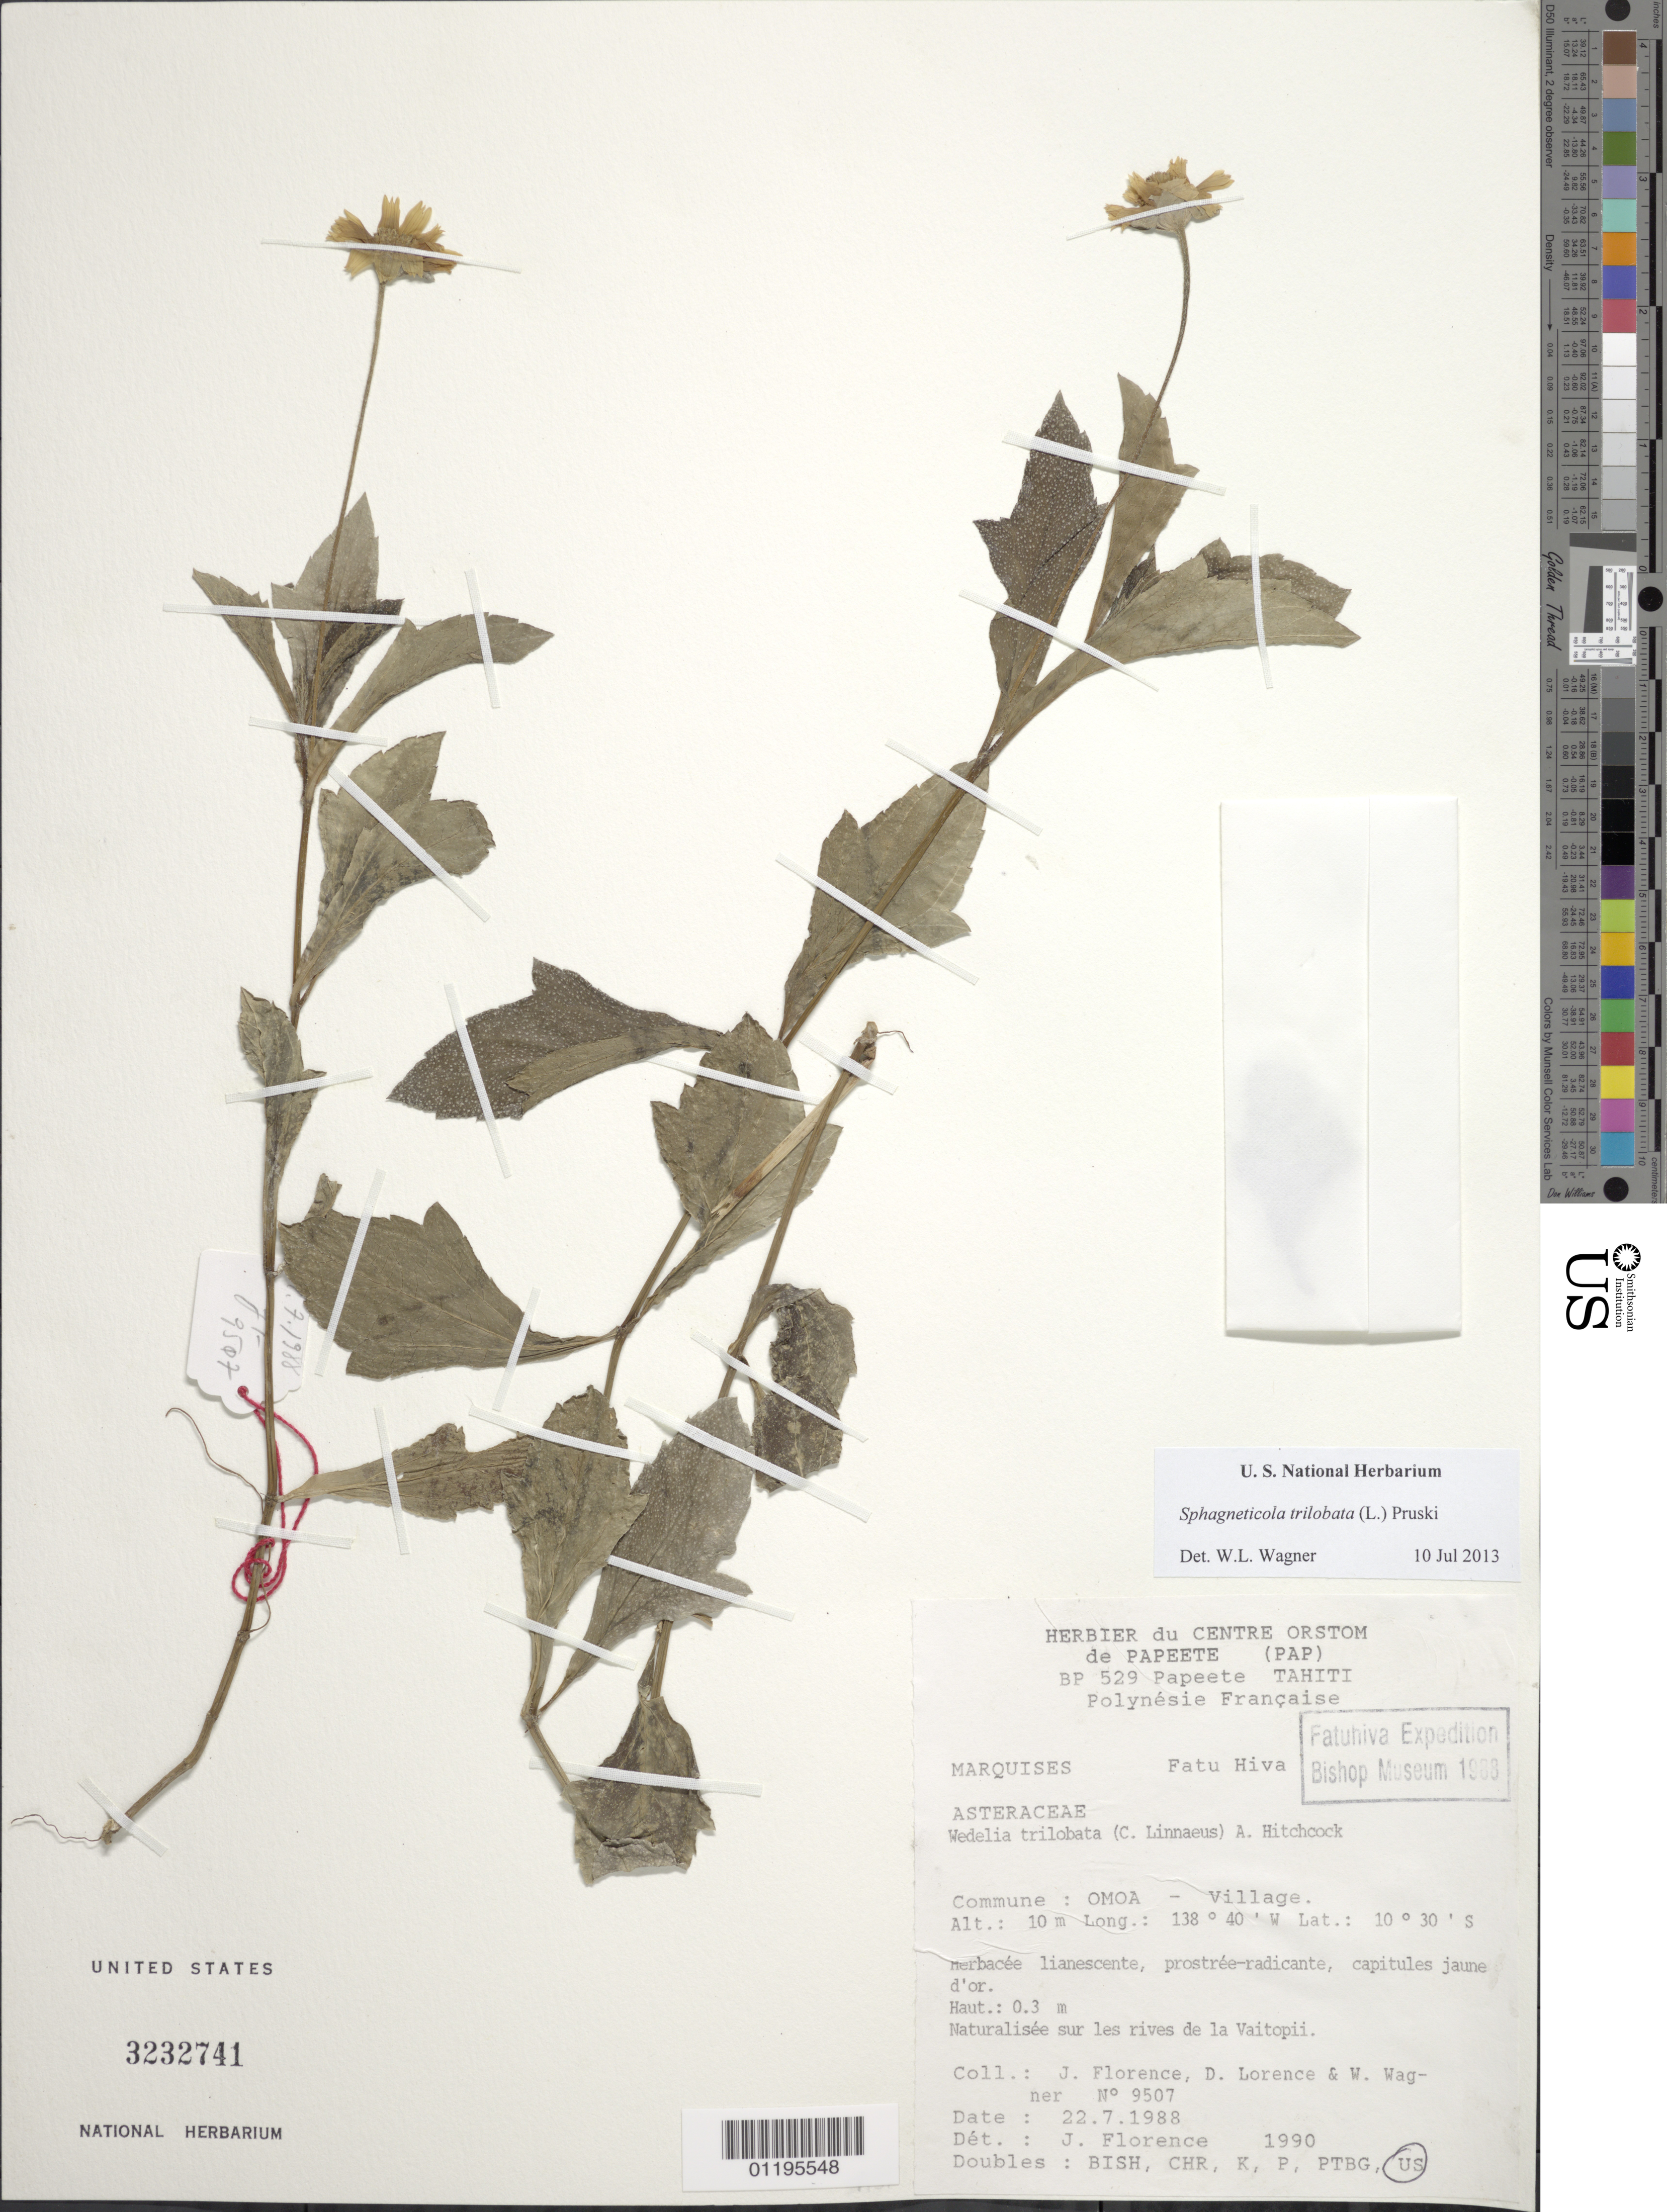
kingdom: Plantae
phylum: Tracheophyta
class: Magnoliopsida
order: Asterales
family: Asteraceae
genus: Sphagneticola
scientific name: Sphagneticola trilobata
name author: (L.) Pruski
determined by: Florence, J.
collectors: J. Florence, D. Lorence & W. L. Wagner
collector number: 9507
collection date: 1988-07-22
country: French Polynesia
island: Fatu Hiva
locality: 'Omo'a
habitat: Naturalisée sur les rives de la Vaitopii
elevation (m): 10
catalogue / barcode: US 3232741